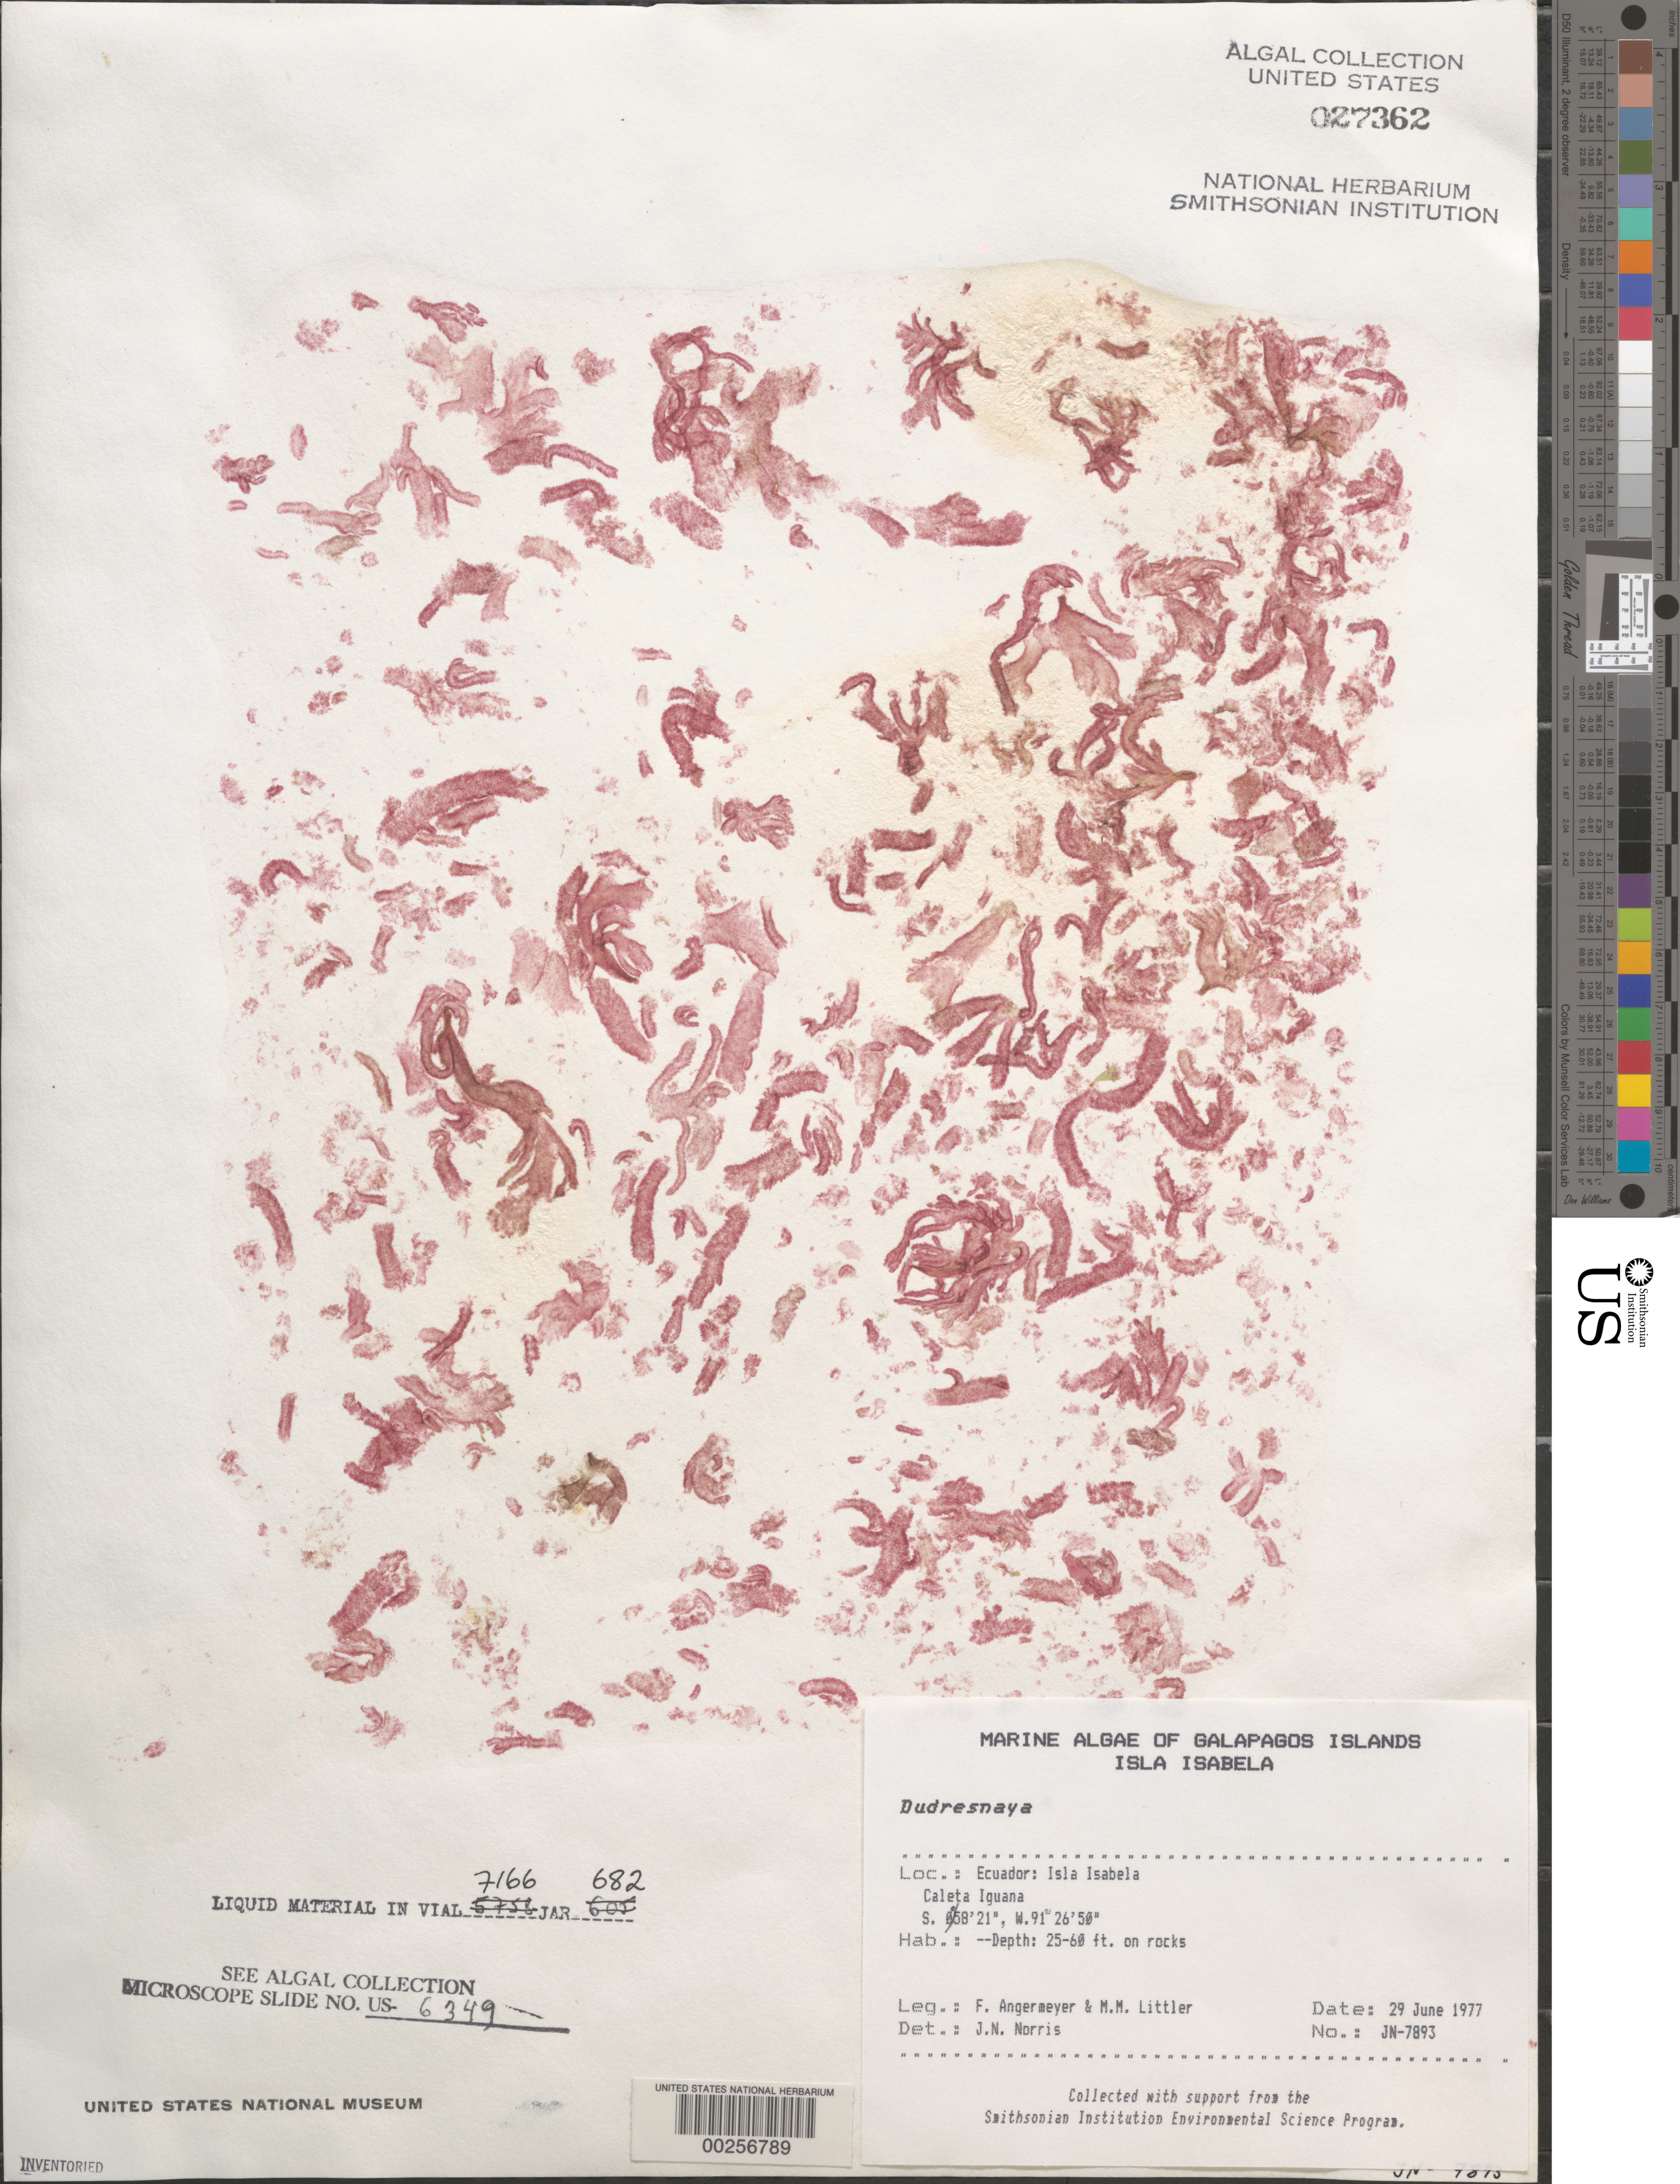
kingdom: Plantae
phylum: Rhodophyta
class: Florideophyceae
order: Gigartinales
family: Dumontiaceae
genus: Dudresnaya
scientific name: Dudresnaya sp.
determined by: Norris, James N.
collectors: F. Angermeyer & M. M. Littler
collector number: Jn-7893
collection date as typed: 29 Jun 1977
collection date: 1977-06-29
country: Ecuador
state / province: Colón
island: Isabela [Albemarle]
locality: Caleta Iguana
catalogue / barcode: US 27362